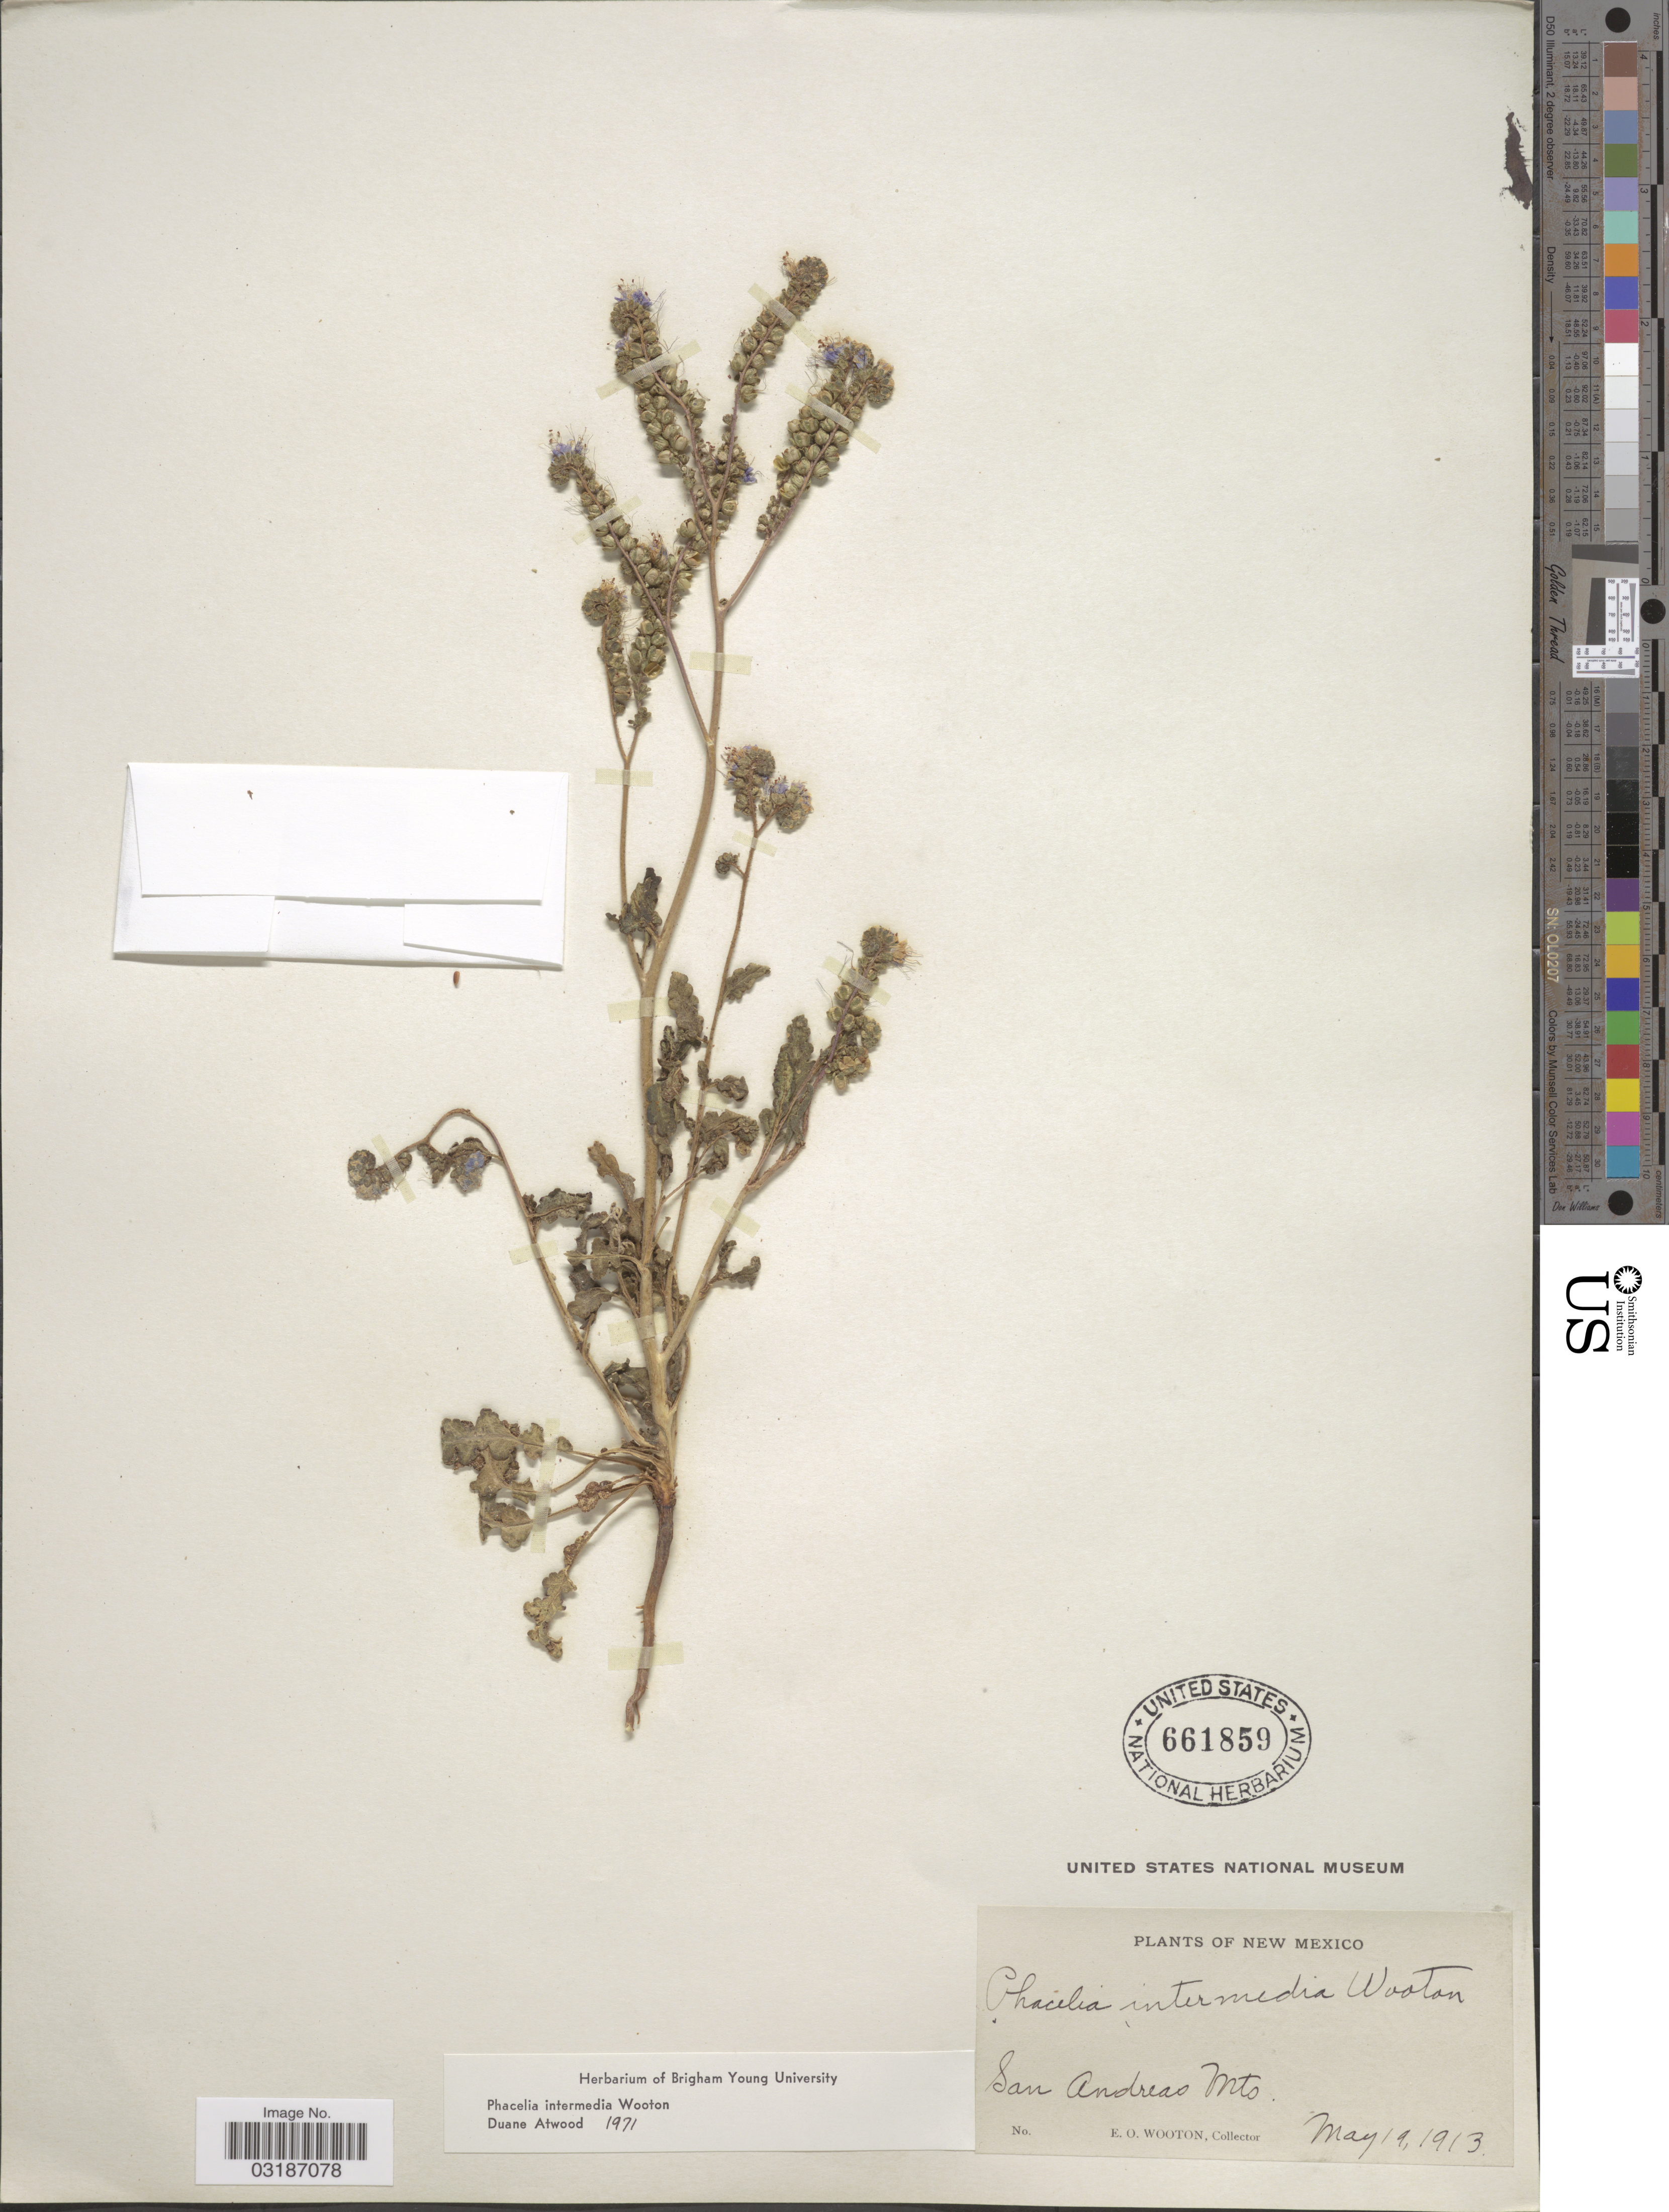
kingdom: Plantae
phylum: Tracheophyta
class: Magnoliopsida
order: Boraginales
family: Hydrophyllaceae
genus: Phacelia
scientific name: Phacelia intermedia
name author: Wooton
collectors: E. O. Wooton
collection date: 1913-05-19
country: United States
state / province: New Mexico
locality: San Andreas Mts.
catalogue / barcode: US 661859